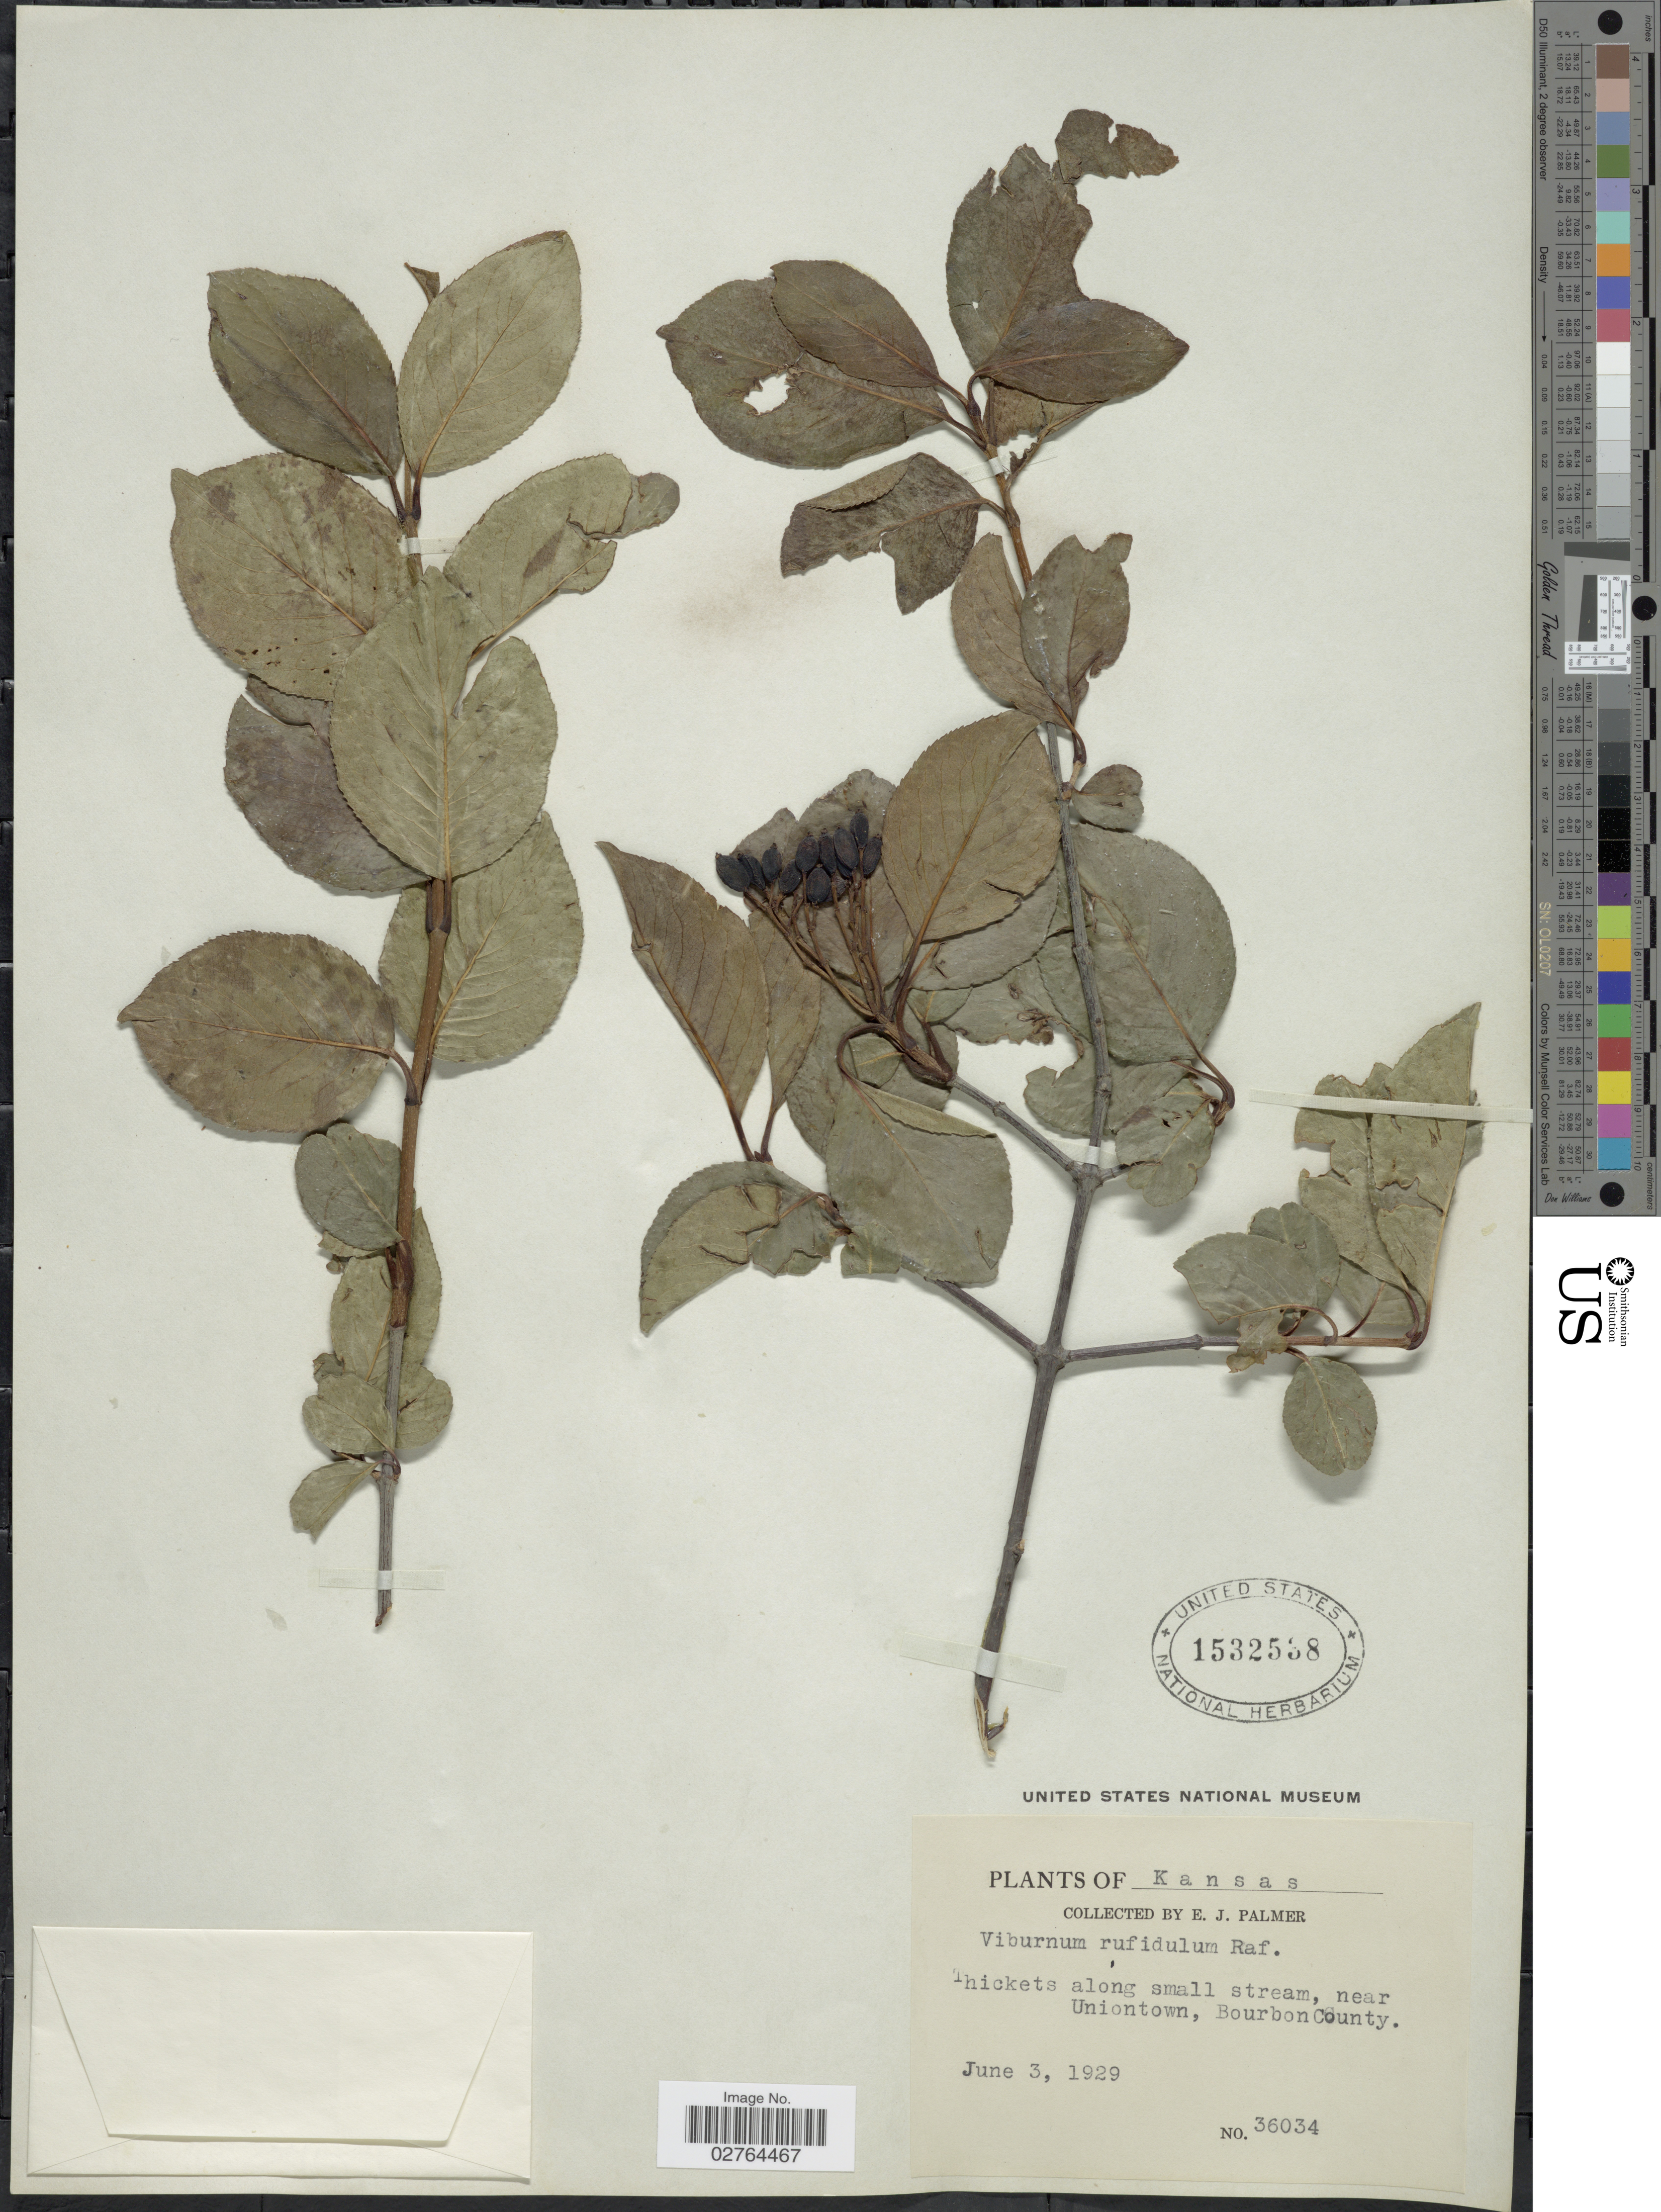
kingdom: Plantae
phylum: Tracheophyta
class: Magnoliopsida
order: Dipsacales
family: Viburnaceae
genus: Viburnum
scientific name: Viburnum rufidulum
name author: Raf.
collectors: E. J. Palmer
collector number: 36034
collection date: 1929-06-03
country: United States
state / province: Kansas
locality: Thickets along small stream, near Uniontown, Bourbon County.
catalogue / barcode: US 1532538